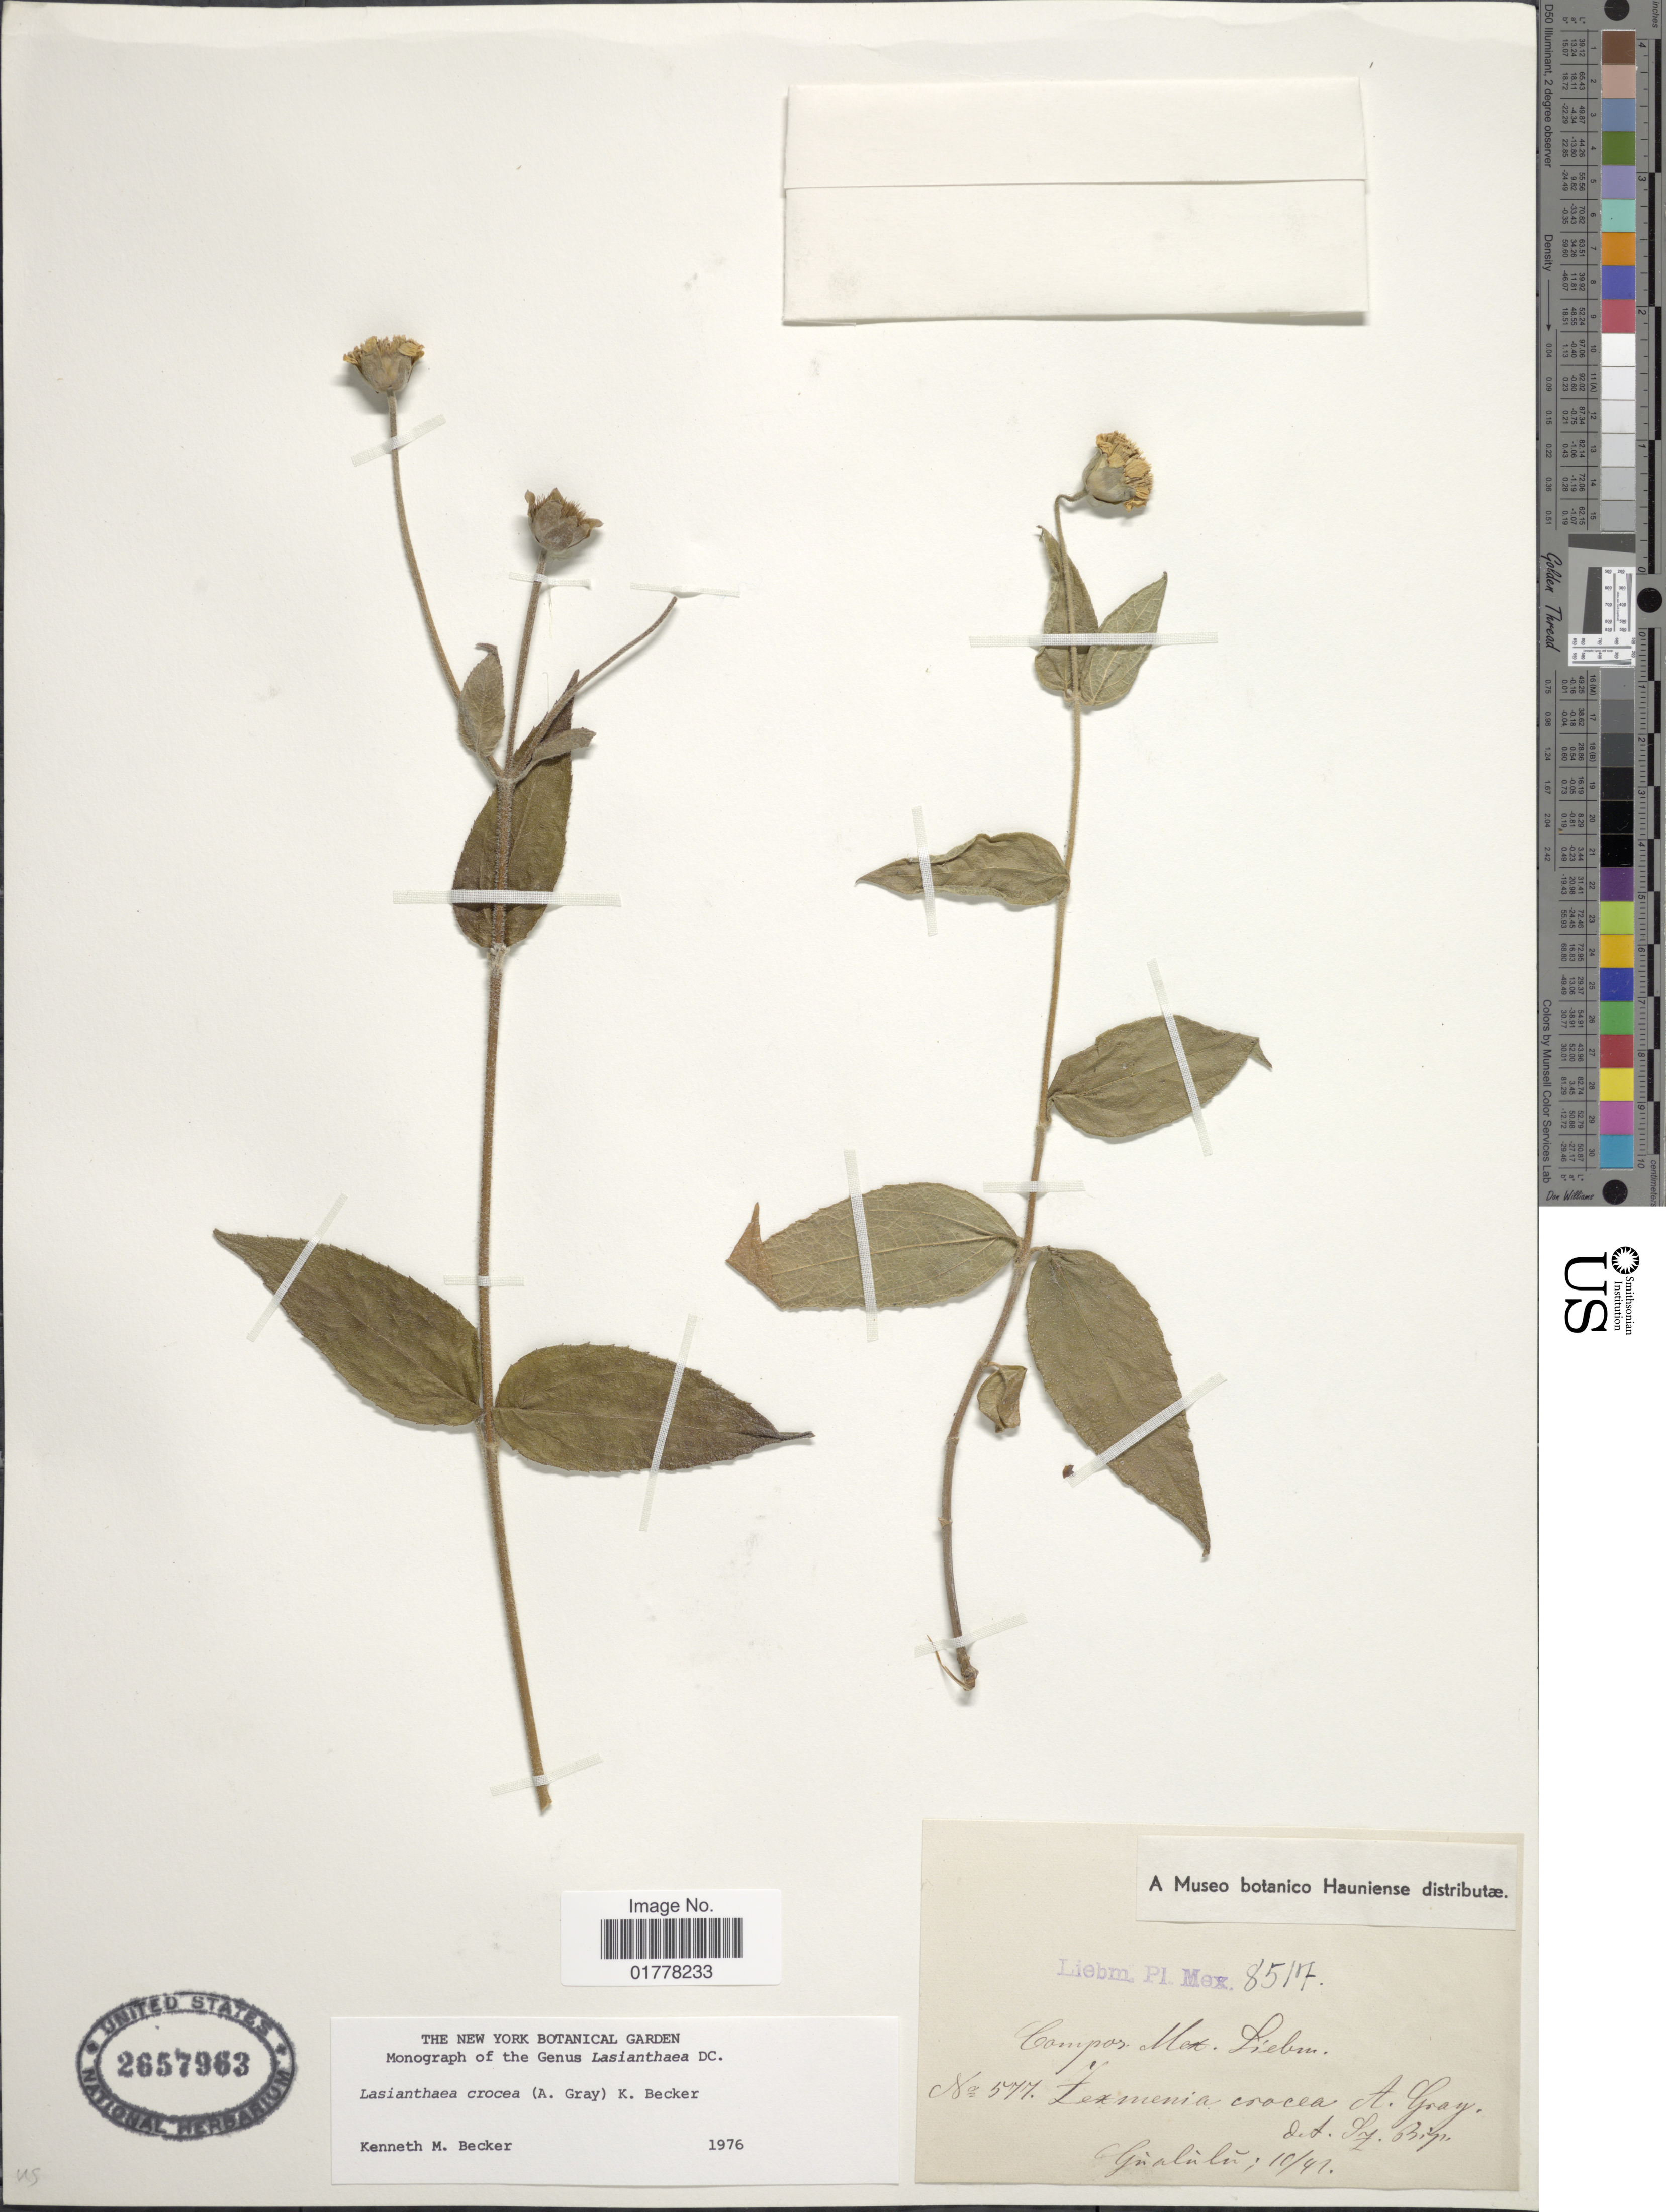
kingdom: Plantae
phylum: Tracheophyta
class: Magnoliopsida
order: Asterales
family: Asteraceae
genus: Lasianthaea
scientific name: Lasianthaea crocea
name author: (A. Gray) K.M. Becker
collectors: Liebmann, --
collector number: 8517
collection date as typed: Transcribed d/m/y: /10/41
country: Mexico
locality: Gialulu. [interpreted]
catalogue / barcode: US 2657963